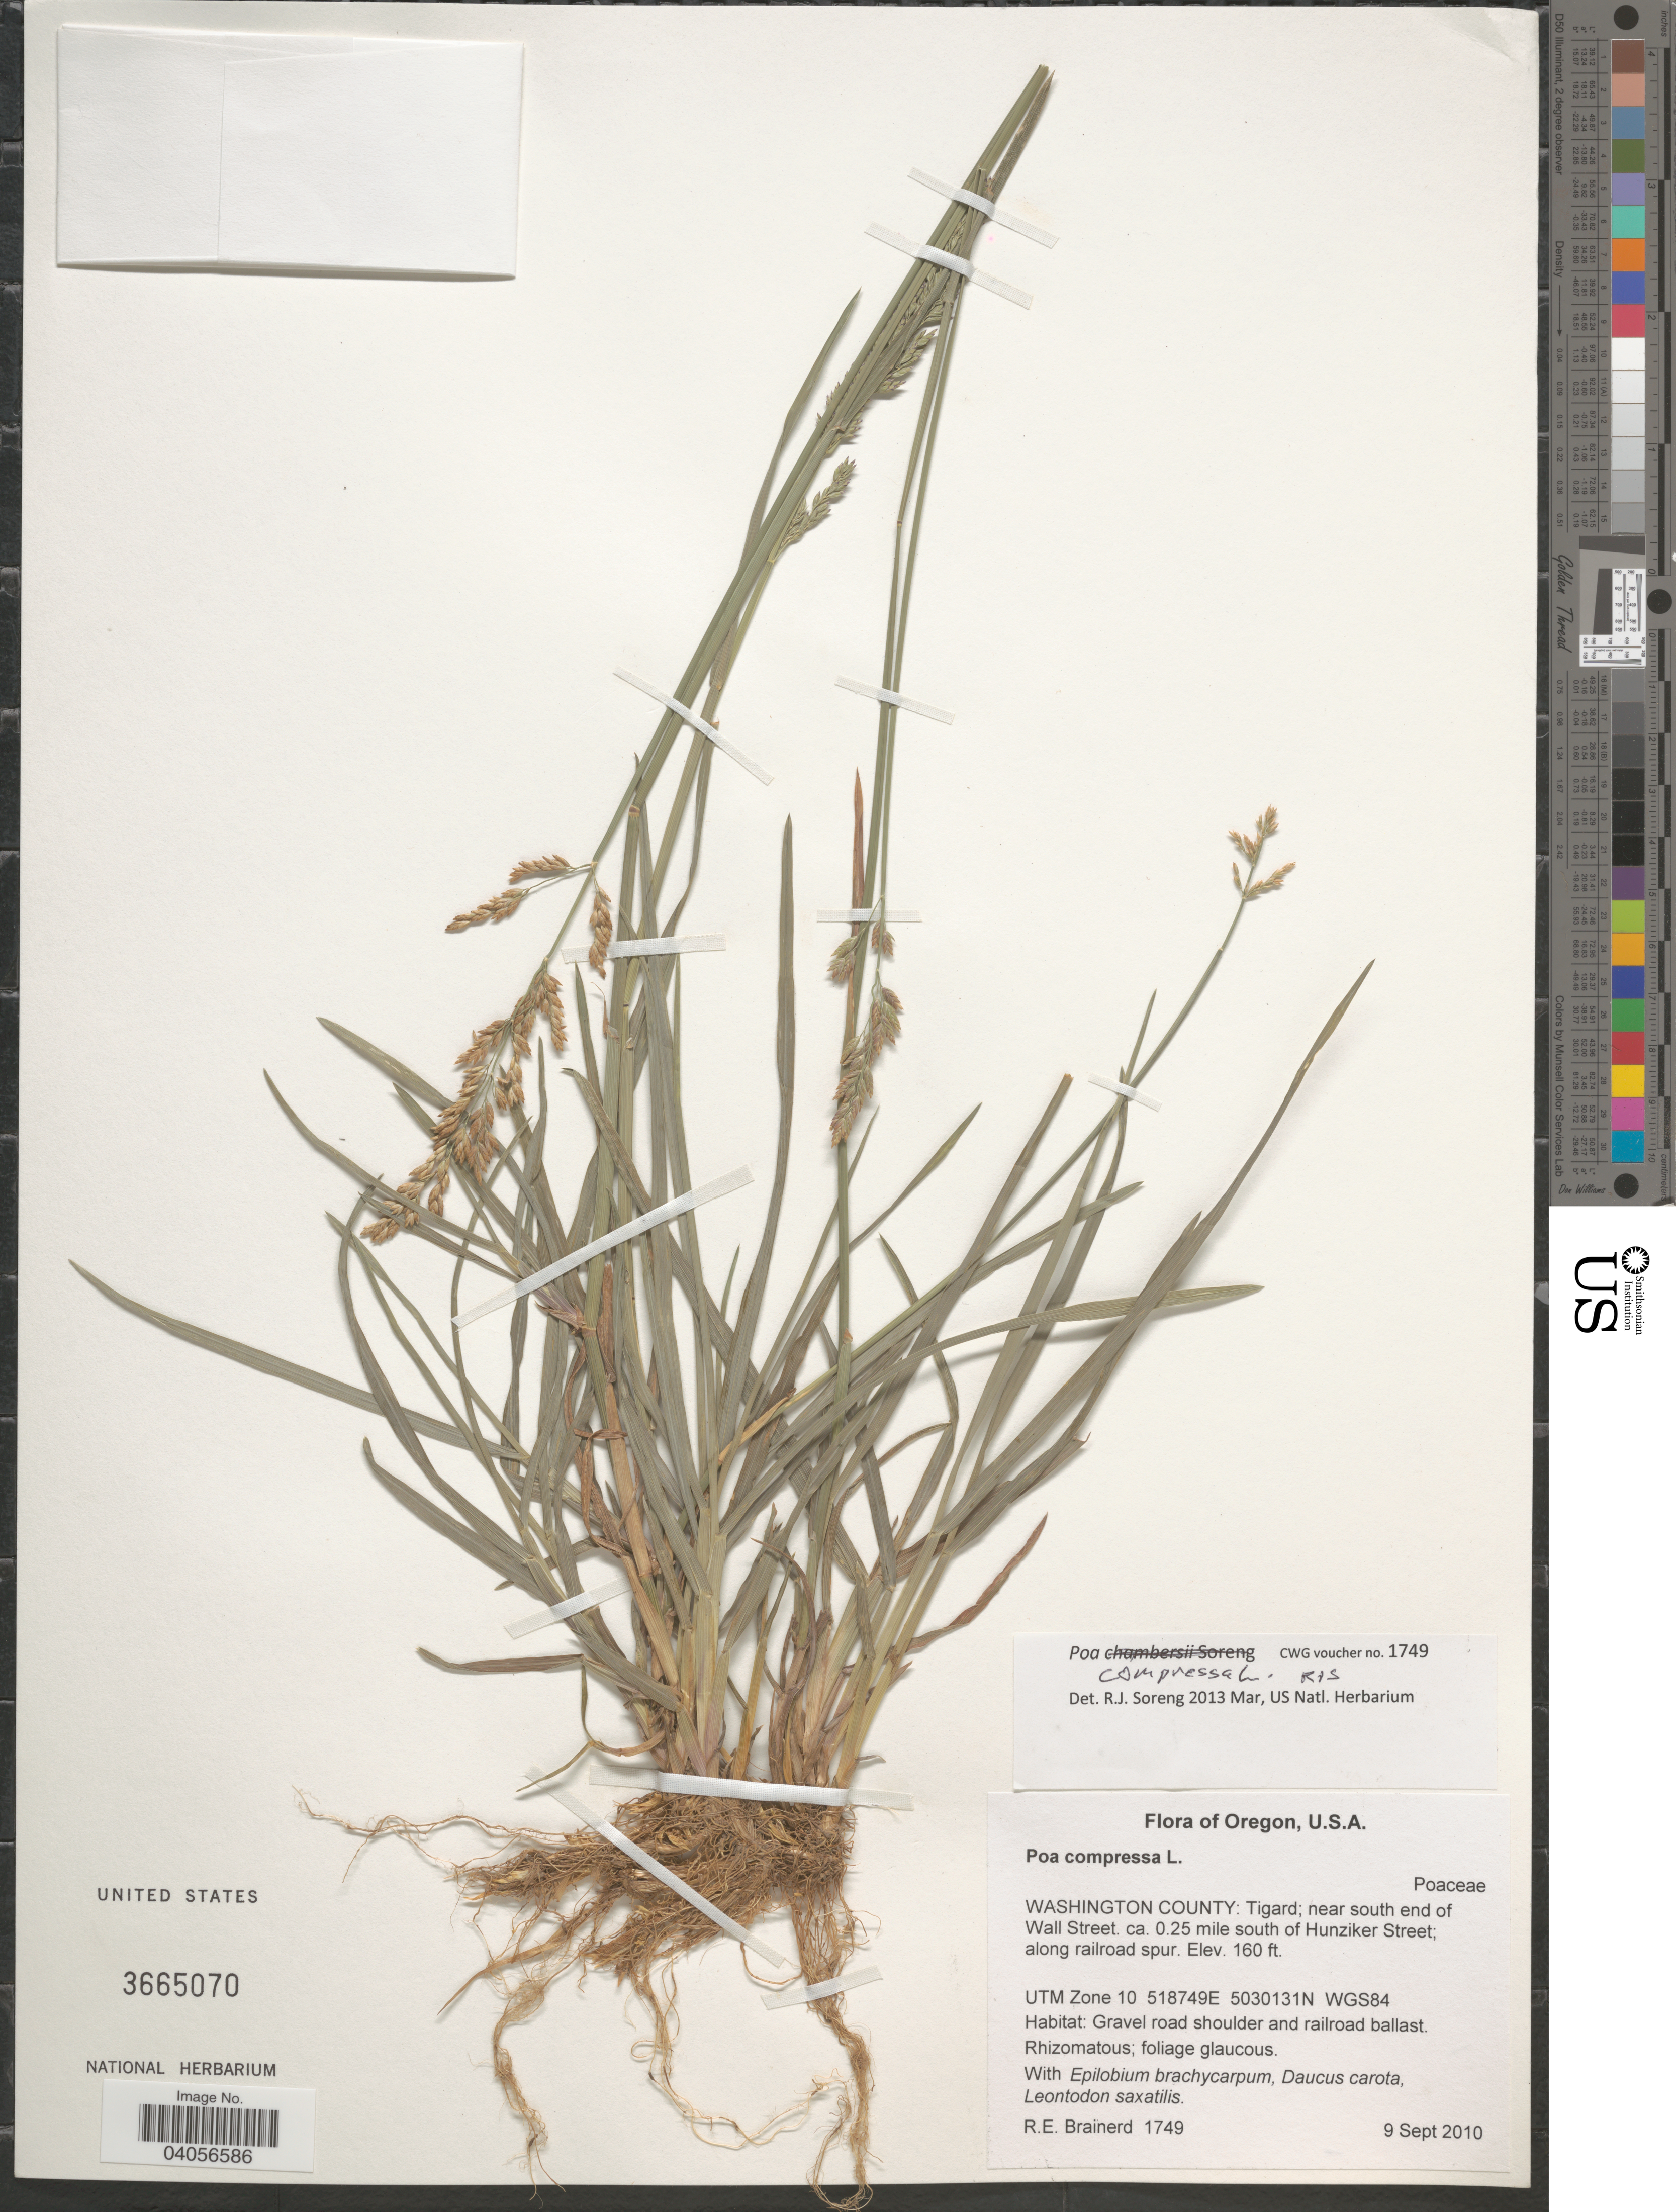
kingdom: Plantae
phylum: Tracheophyta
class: Liliopsida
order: Poales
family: Poaceae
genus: Poa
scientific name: Poa compressa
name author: L.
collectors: R. Brainerd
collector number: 1749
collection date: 2010-09-09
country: United States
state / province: Oregon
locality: Washington County: Tigard; near south end of Wall Street. ca. 0.25 mile south of Hunziker Street. UTM Zone 10 WGS84.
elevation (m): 49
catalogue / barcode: US 3665070